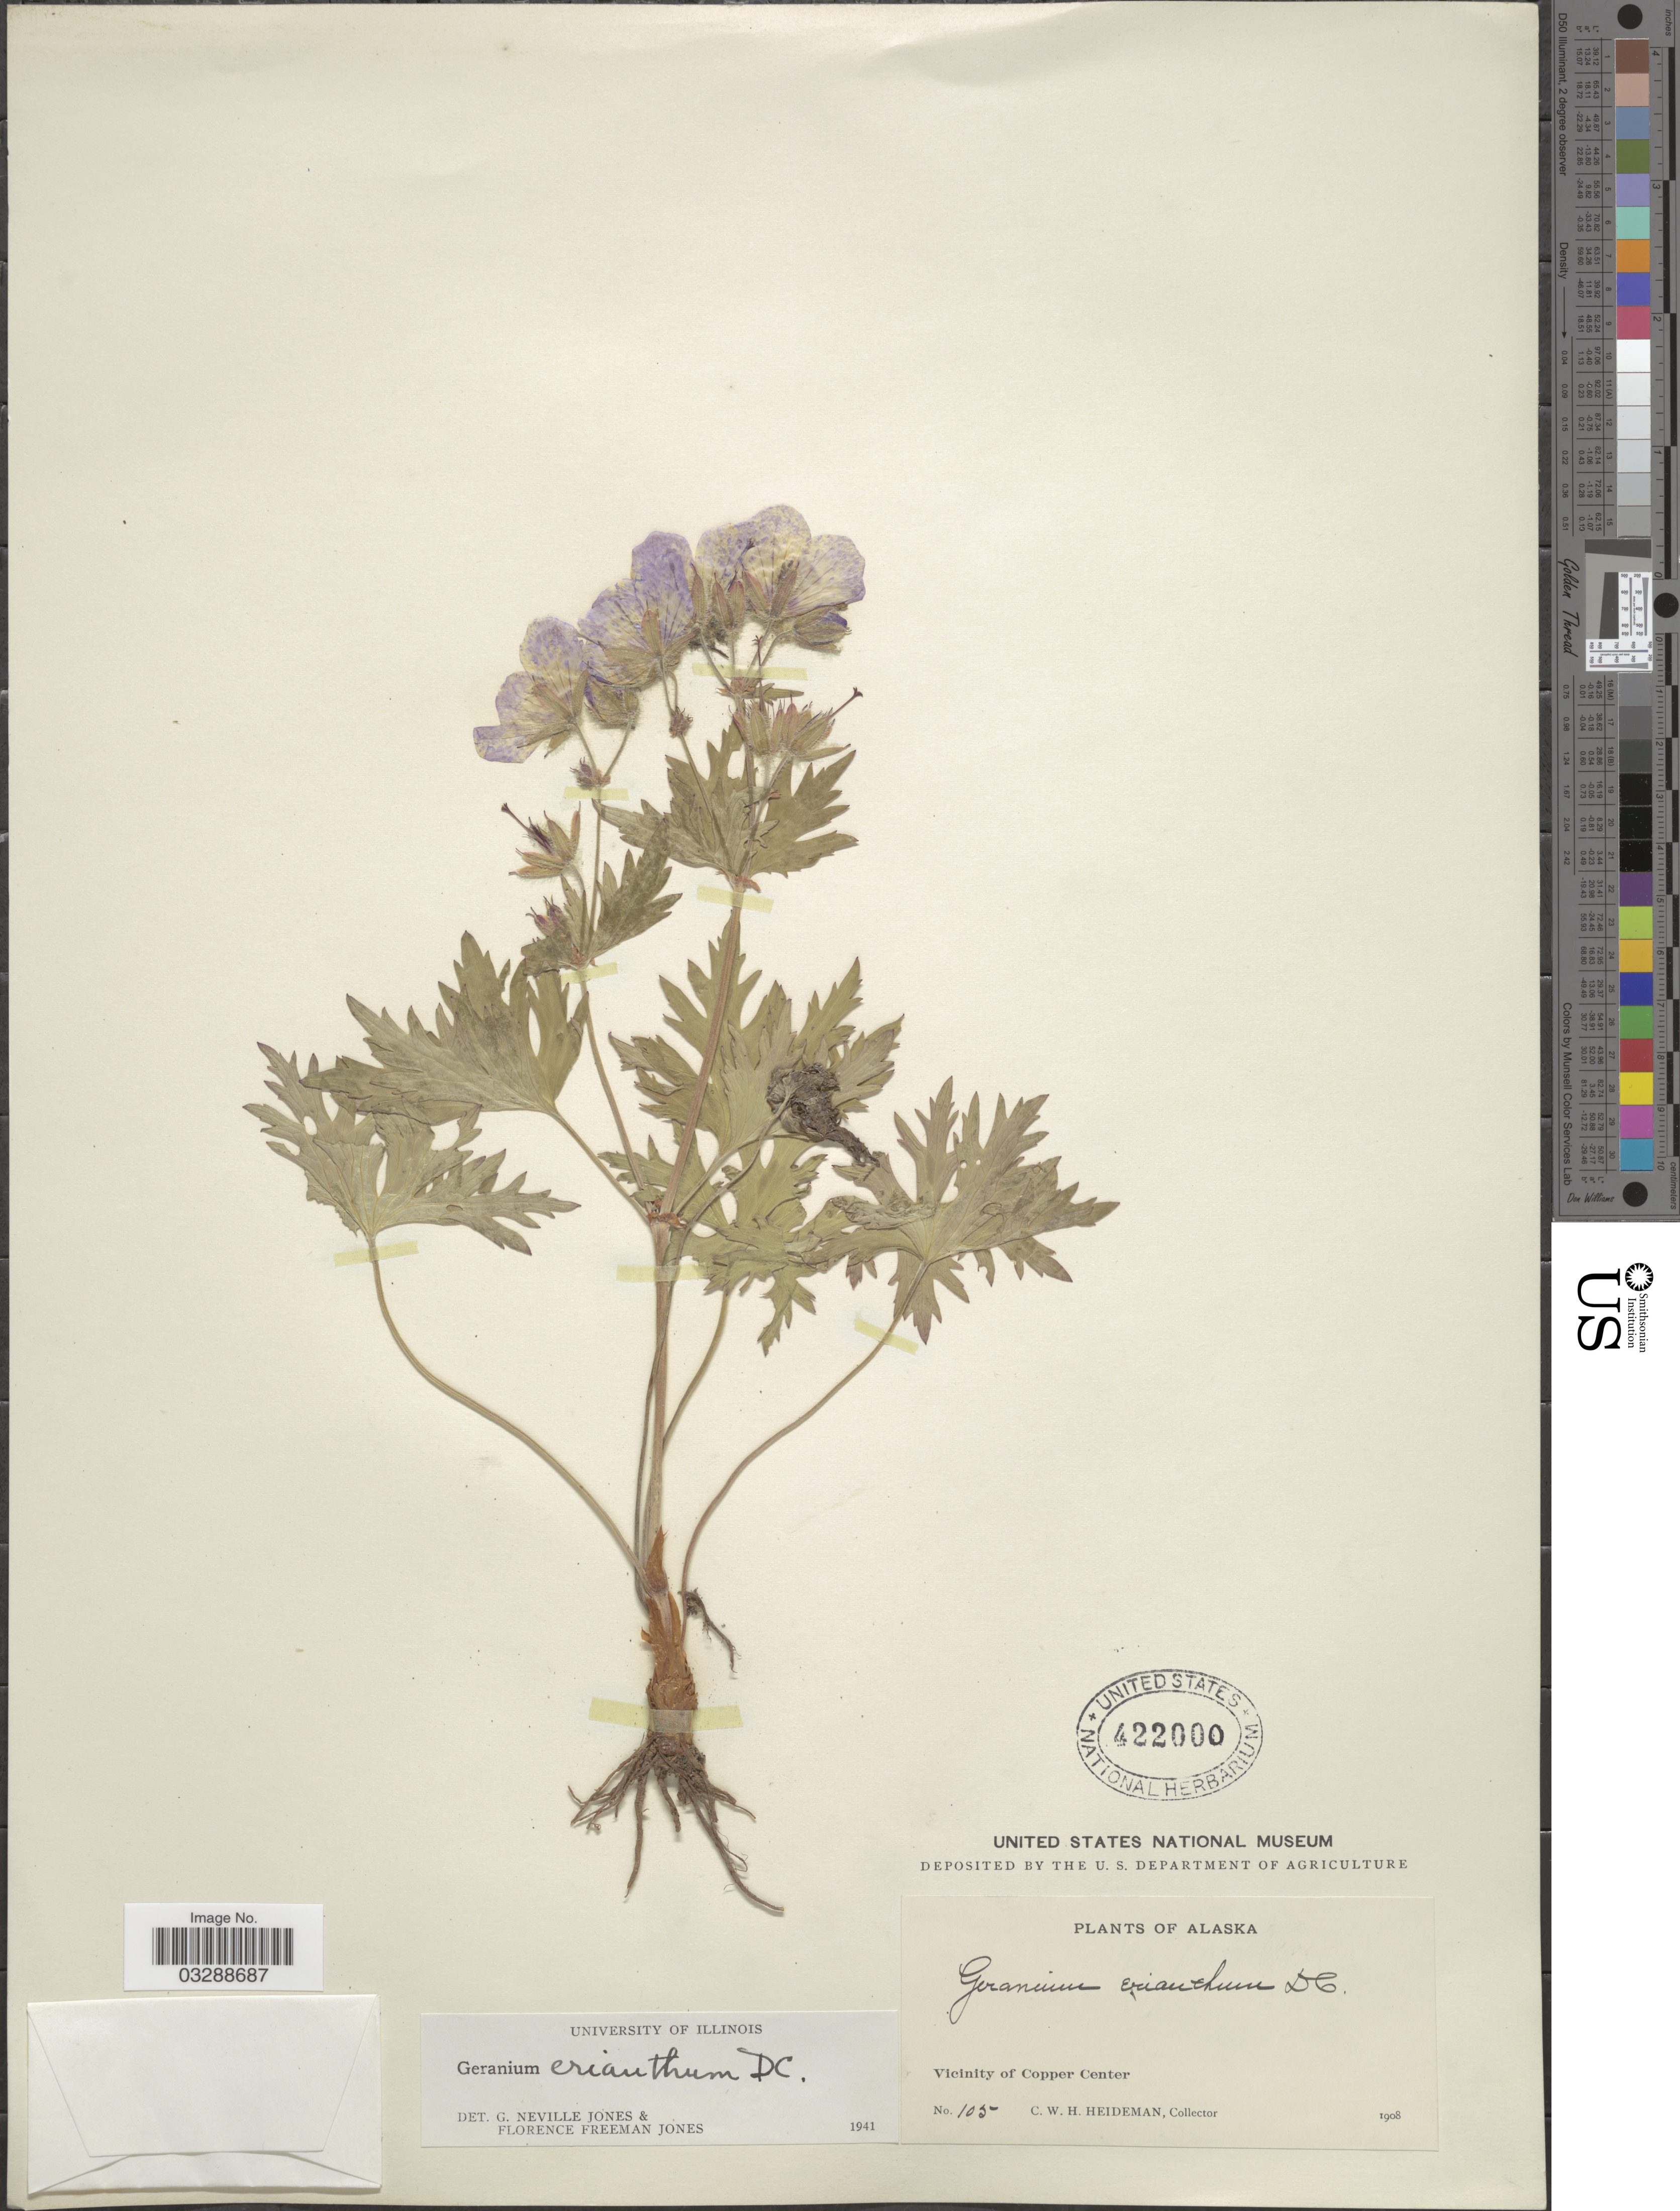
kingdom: Plantae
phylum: Tracheophyta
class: Magnoliopsida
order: Geraniales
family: Geraniaceae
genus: Geranium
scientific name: Geranium erianthum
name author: DC.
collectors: C. Heideman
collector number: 105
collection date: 1908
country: United States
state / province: Alaska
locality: Vicinity of Copper Center.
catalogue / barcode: US 422000